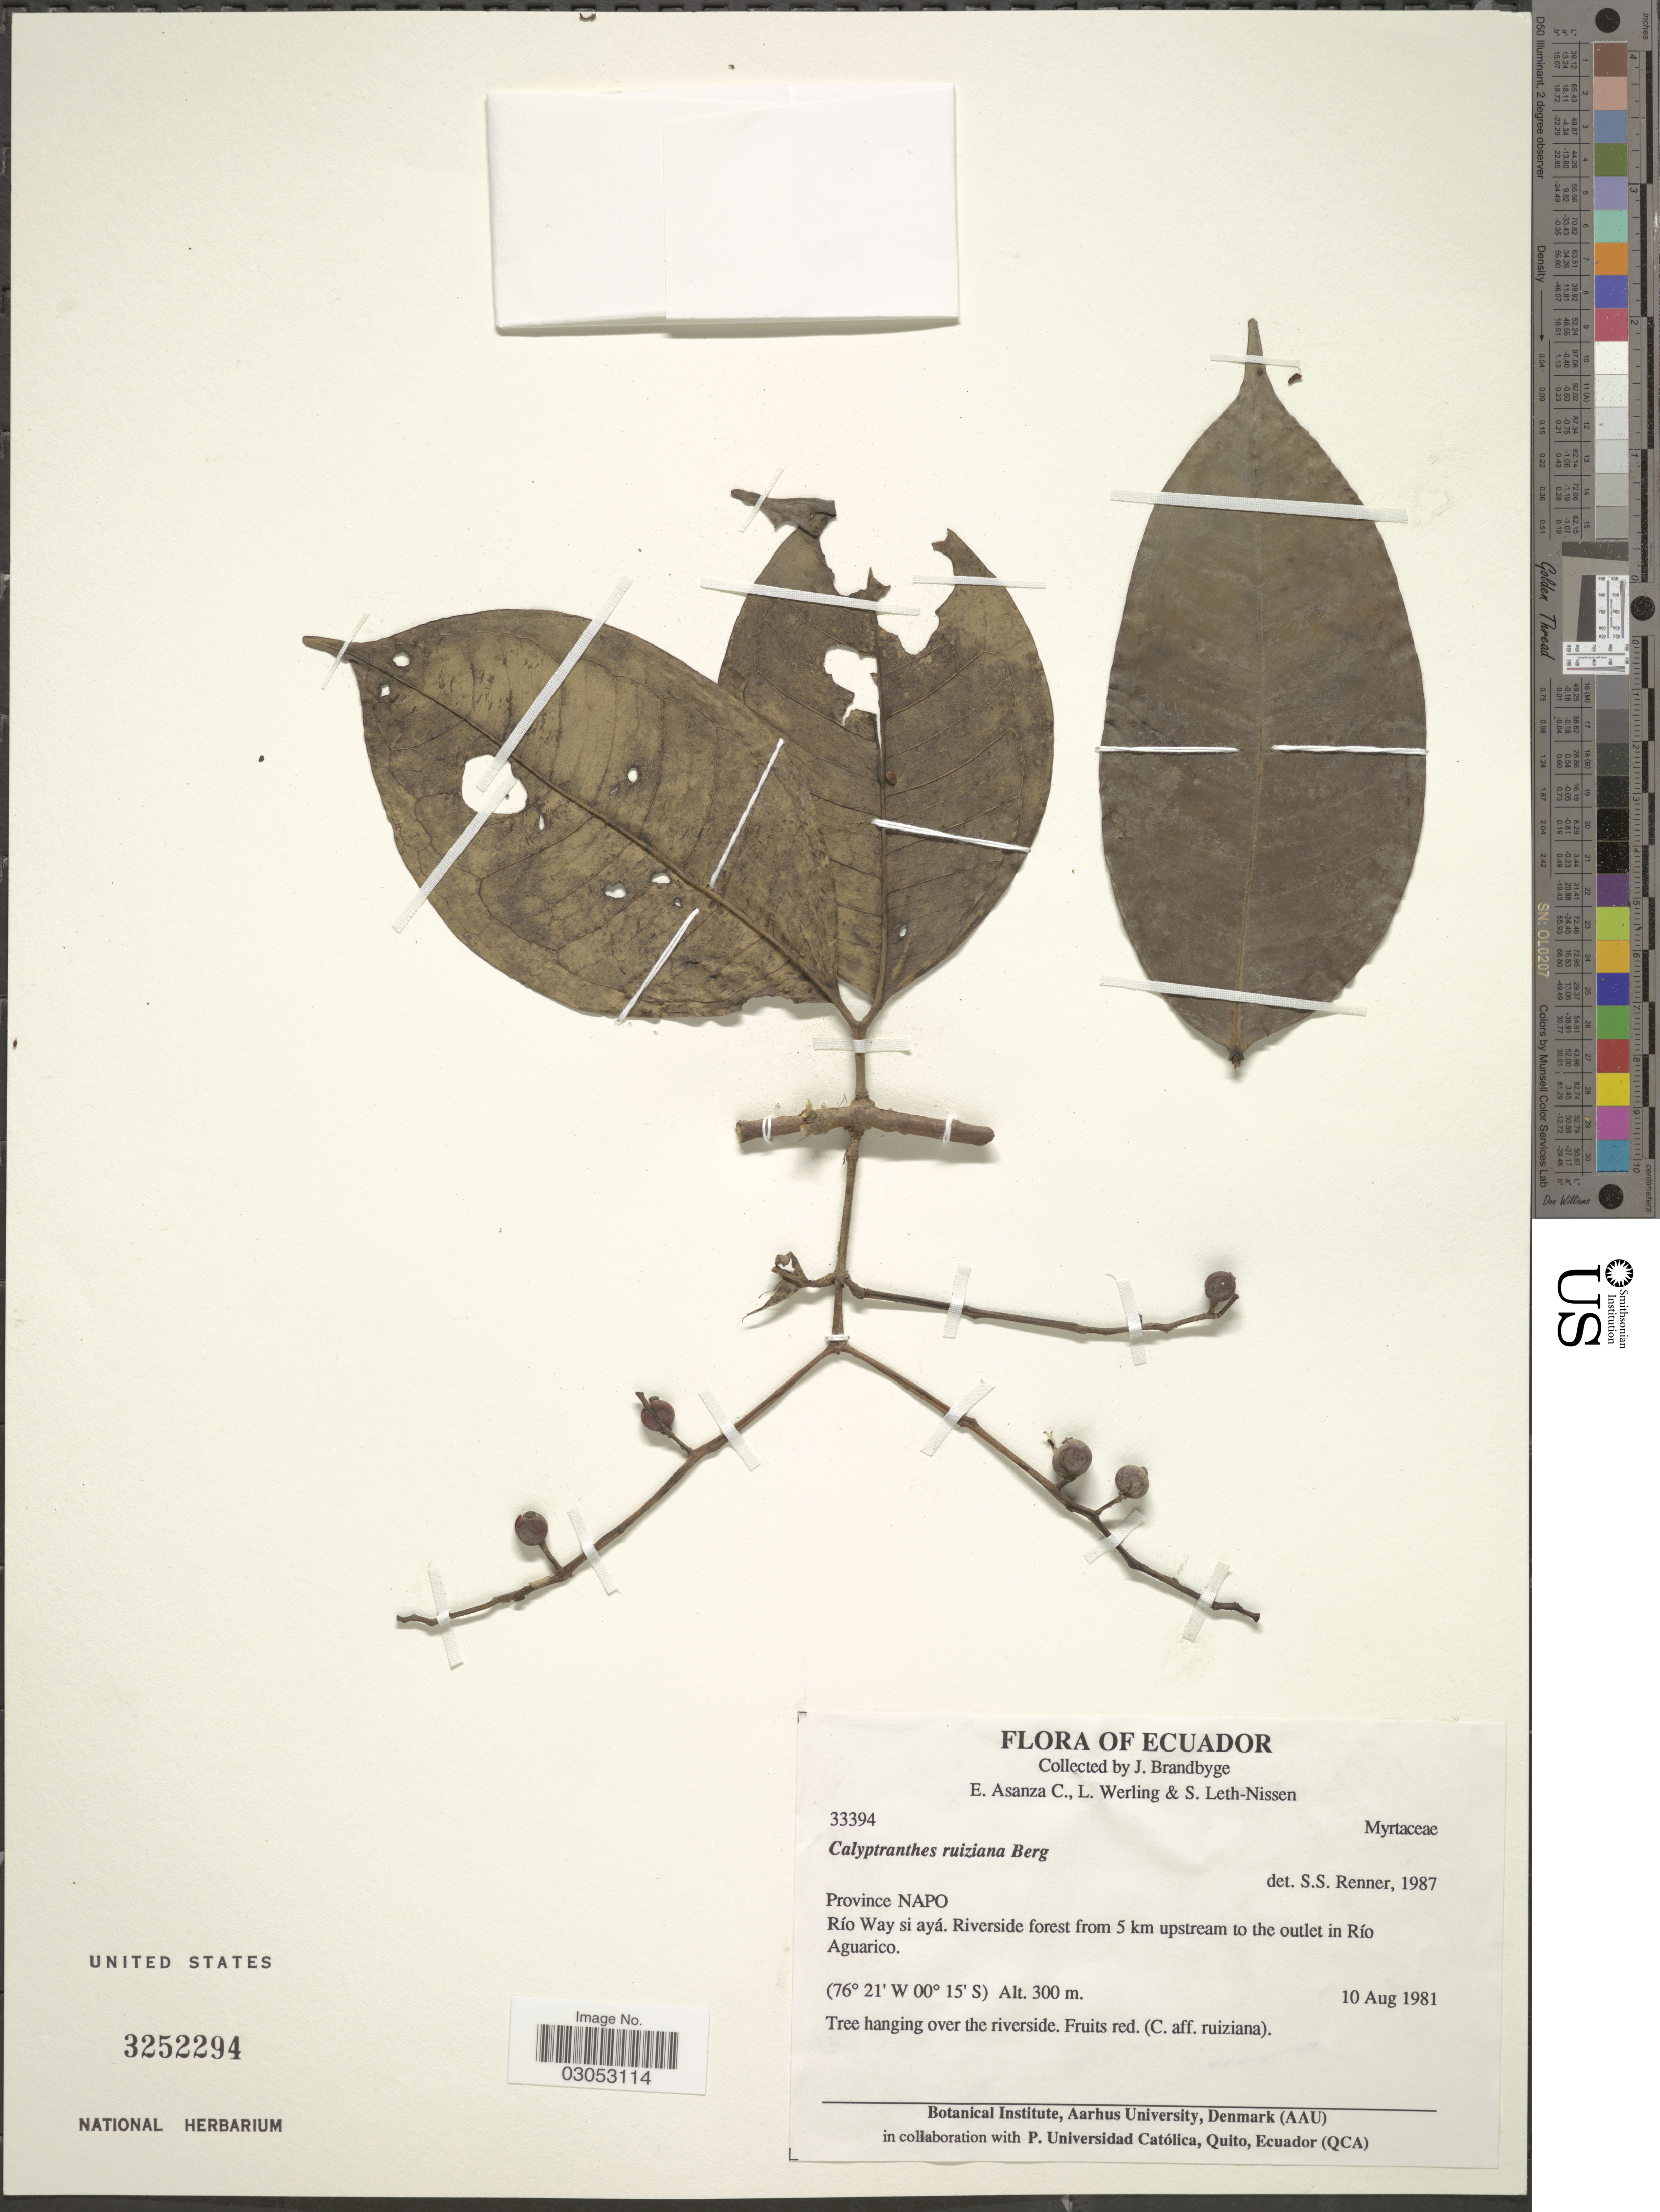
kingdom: Plantae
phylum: Tracheophyta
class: Magnoliopsida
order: Myrtales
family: Myrtaceae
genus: Myrcia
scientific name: Myrcia orientalis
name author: (B. Holst & M.L. Kawas.) G.P. Burton & E. Lucas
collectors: J. Brandbyge, E. Asanza C., L. Werling & S. Leth-Nissen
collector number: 33394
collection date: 1981-08-10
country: Ecuador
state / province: Napo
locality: Río Way si ayá. Riverside forest from 5 km upstream to the outlet in Río Aguarico.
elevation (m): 300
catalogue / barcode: US 3252294